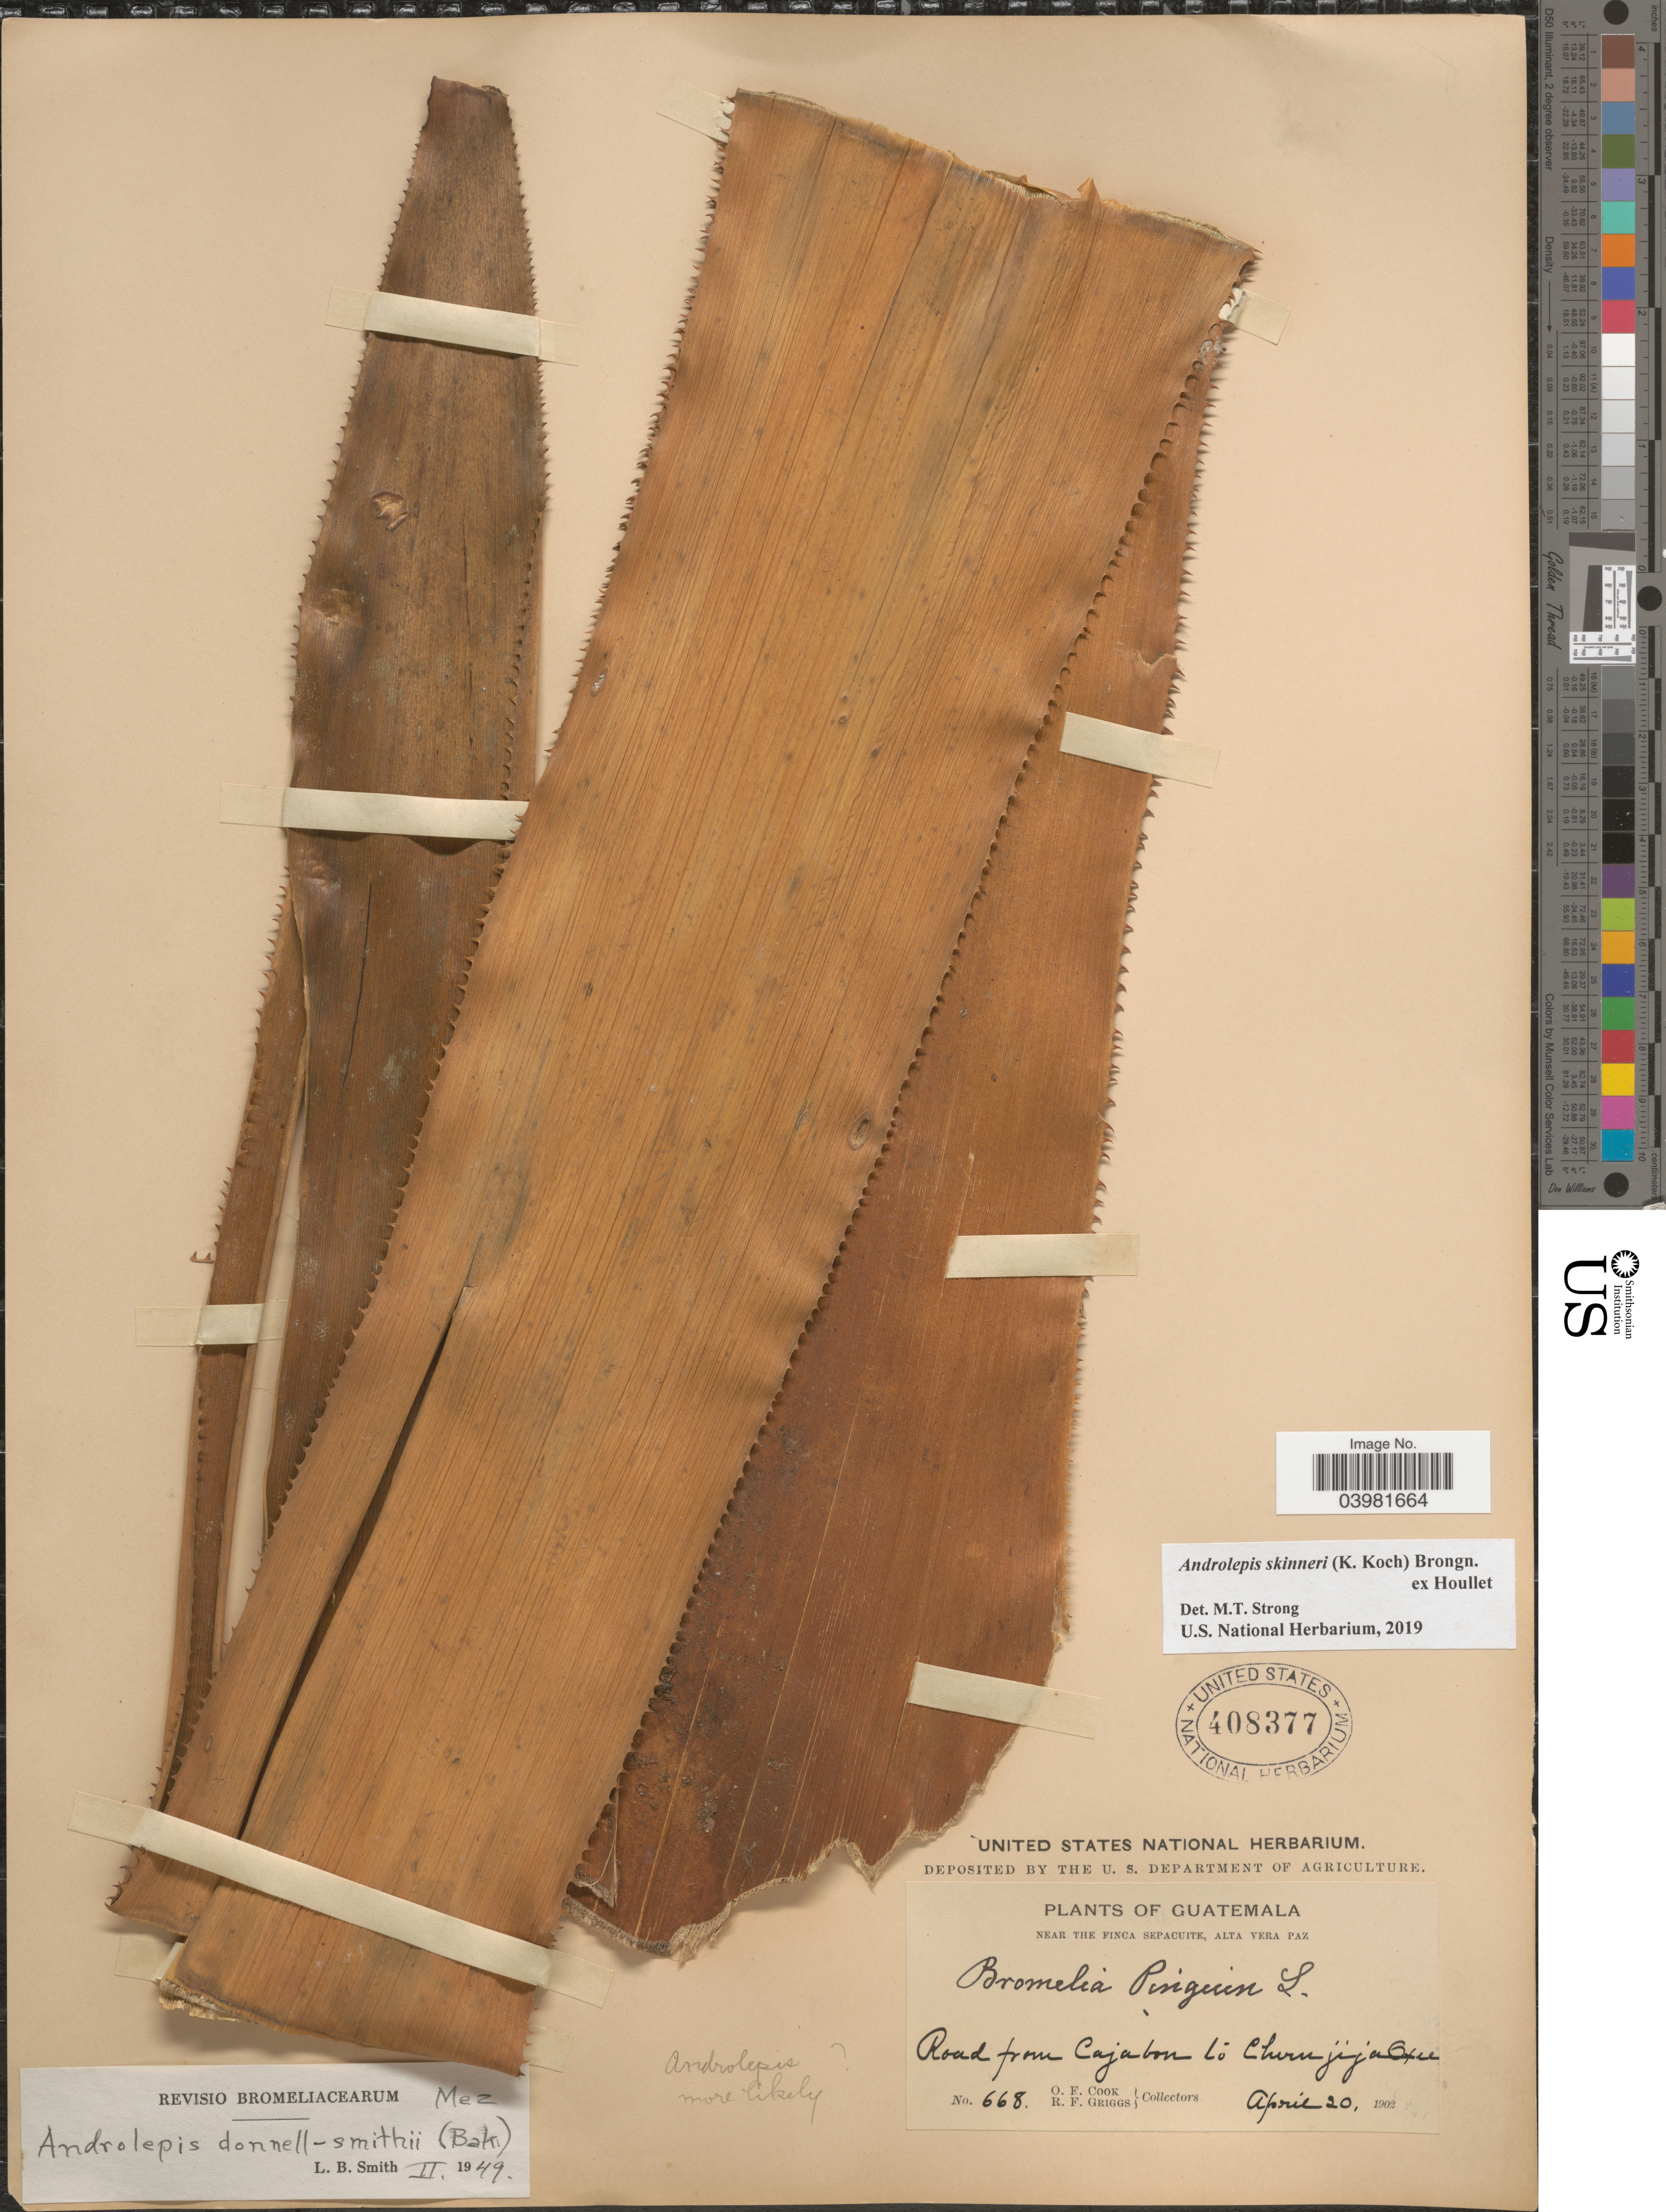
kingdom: Plantae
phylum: Tracheophyta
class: Liliopsida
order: Poales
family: Bromeliaceae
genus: Androlepis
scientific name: Androlepis skinneri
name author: Brongn. ex Houllet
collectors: O. F. Cook & R. F. Griggs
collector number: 668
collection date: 1902-04-20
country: Guatemala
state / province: Alta Verapaz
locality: Near the Finca Sepacuite, Alta Vera Paz. Road from Cajabon to Cherujija Oxec.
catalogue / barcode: US 408377